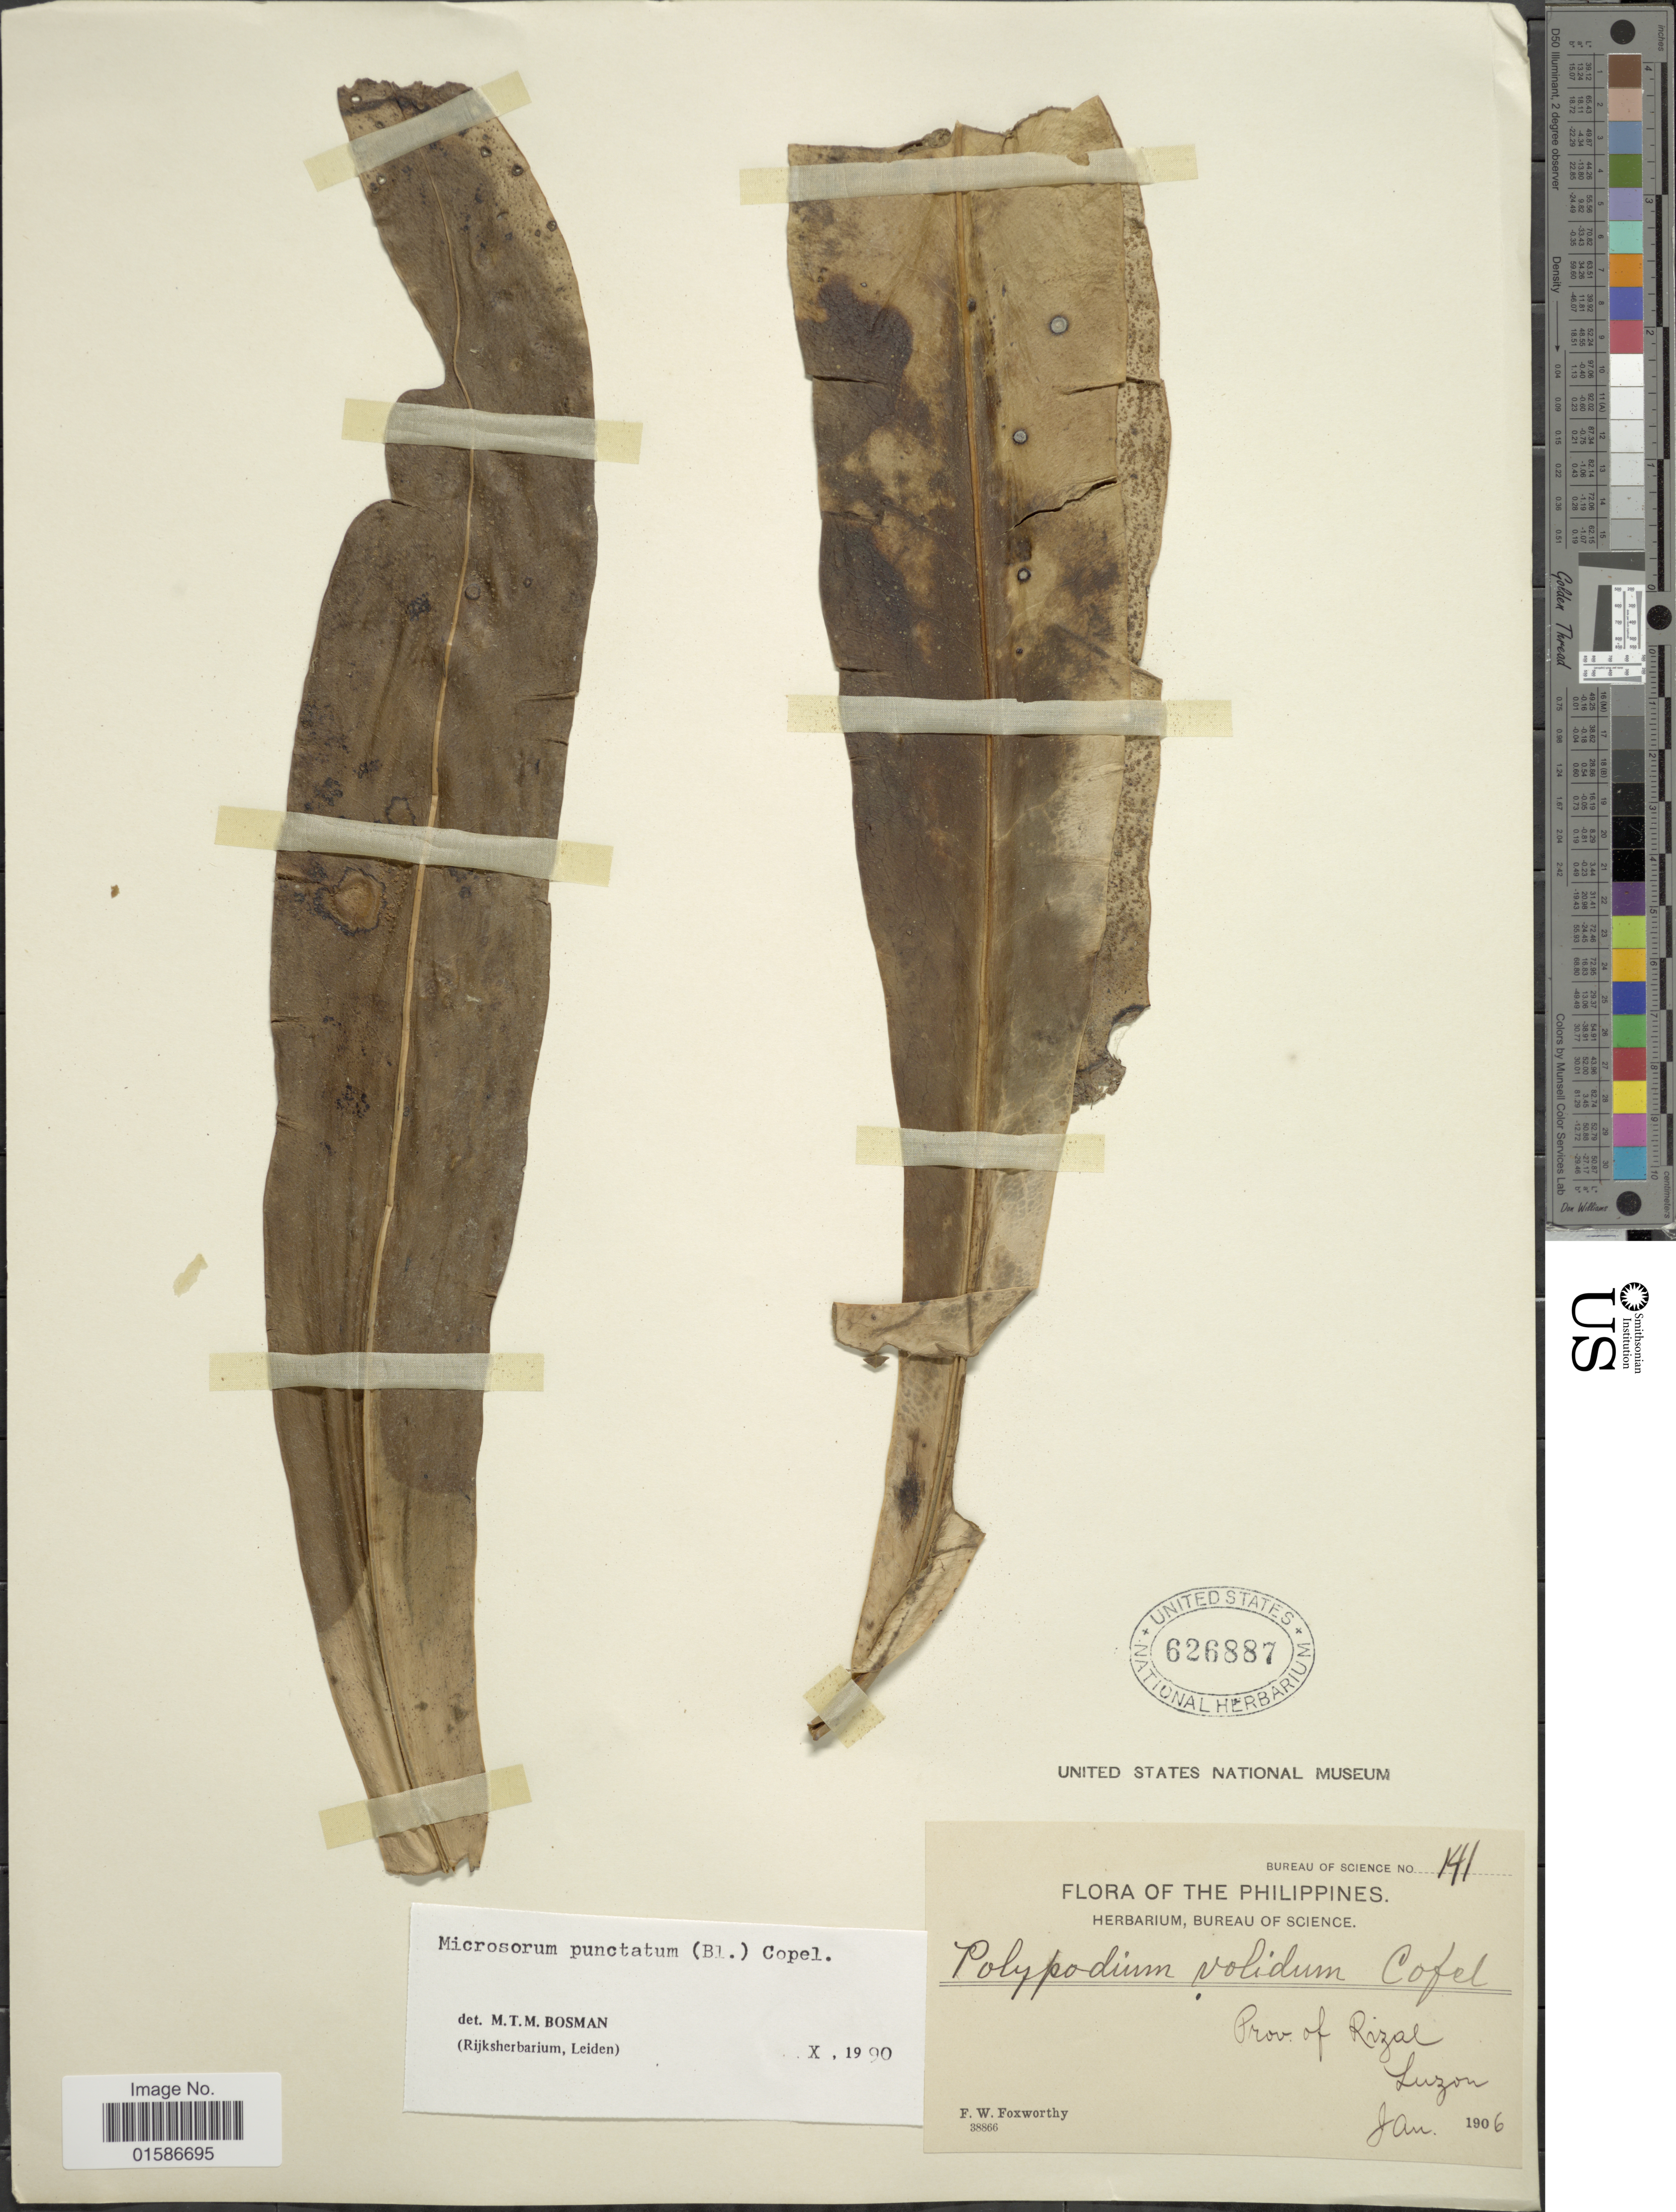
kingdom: Plantae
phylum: Tracheophyta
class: Polypodiopsida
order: Polypodiales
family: Polypodiaceae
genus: Microsorum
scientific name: Microsorum punctatum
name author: (L.) Copel.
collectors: F. W. Foxworthy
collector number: Bureau of Science 141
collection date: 1906-01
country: Philippines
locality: Prov. of Rizal, Luzon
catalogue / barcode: US 626887